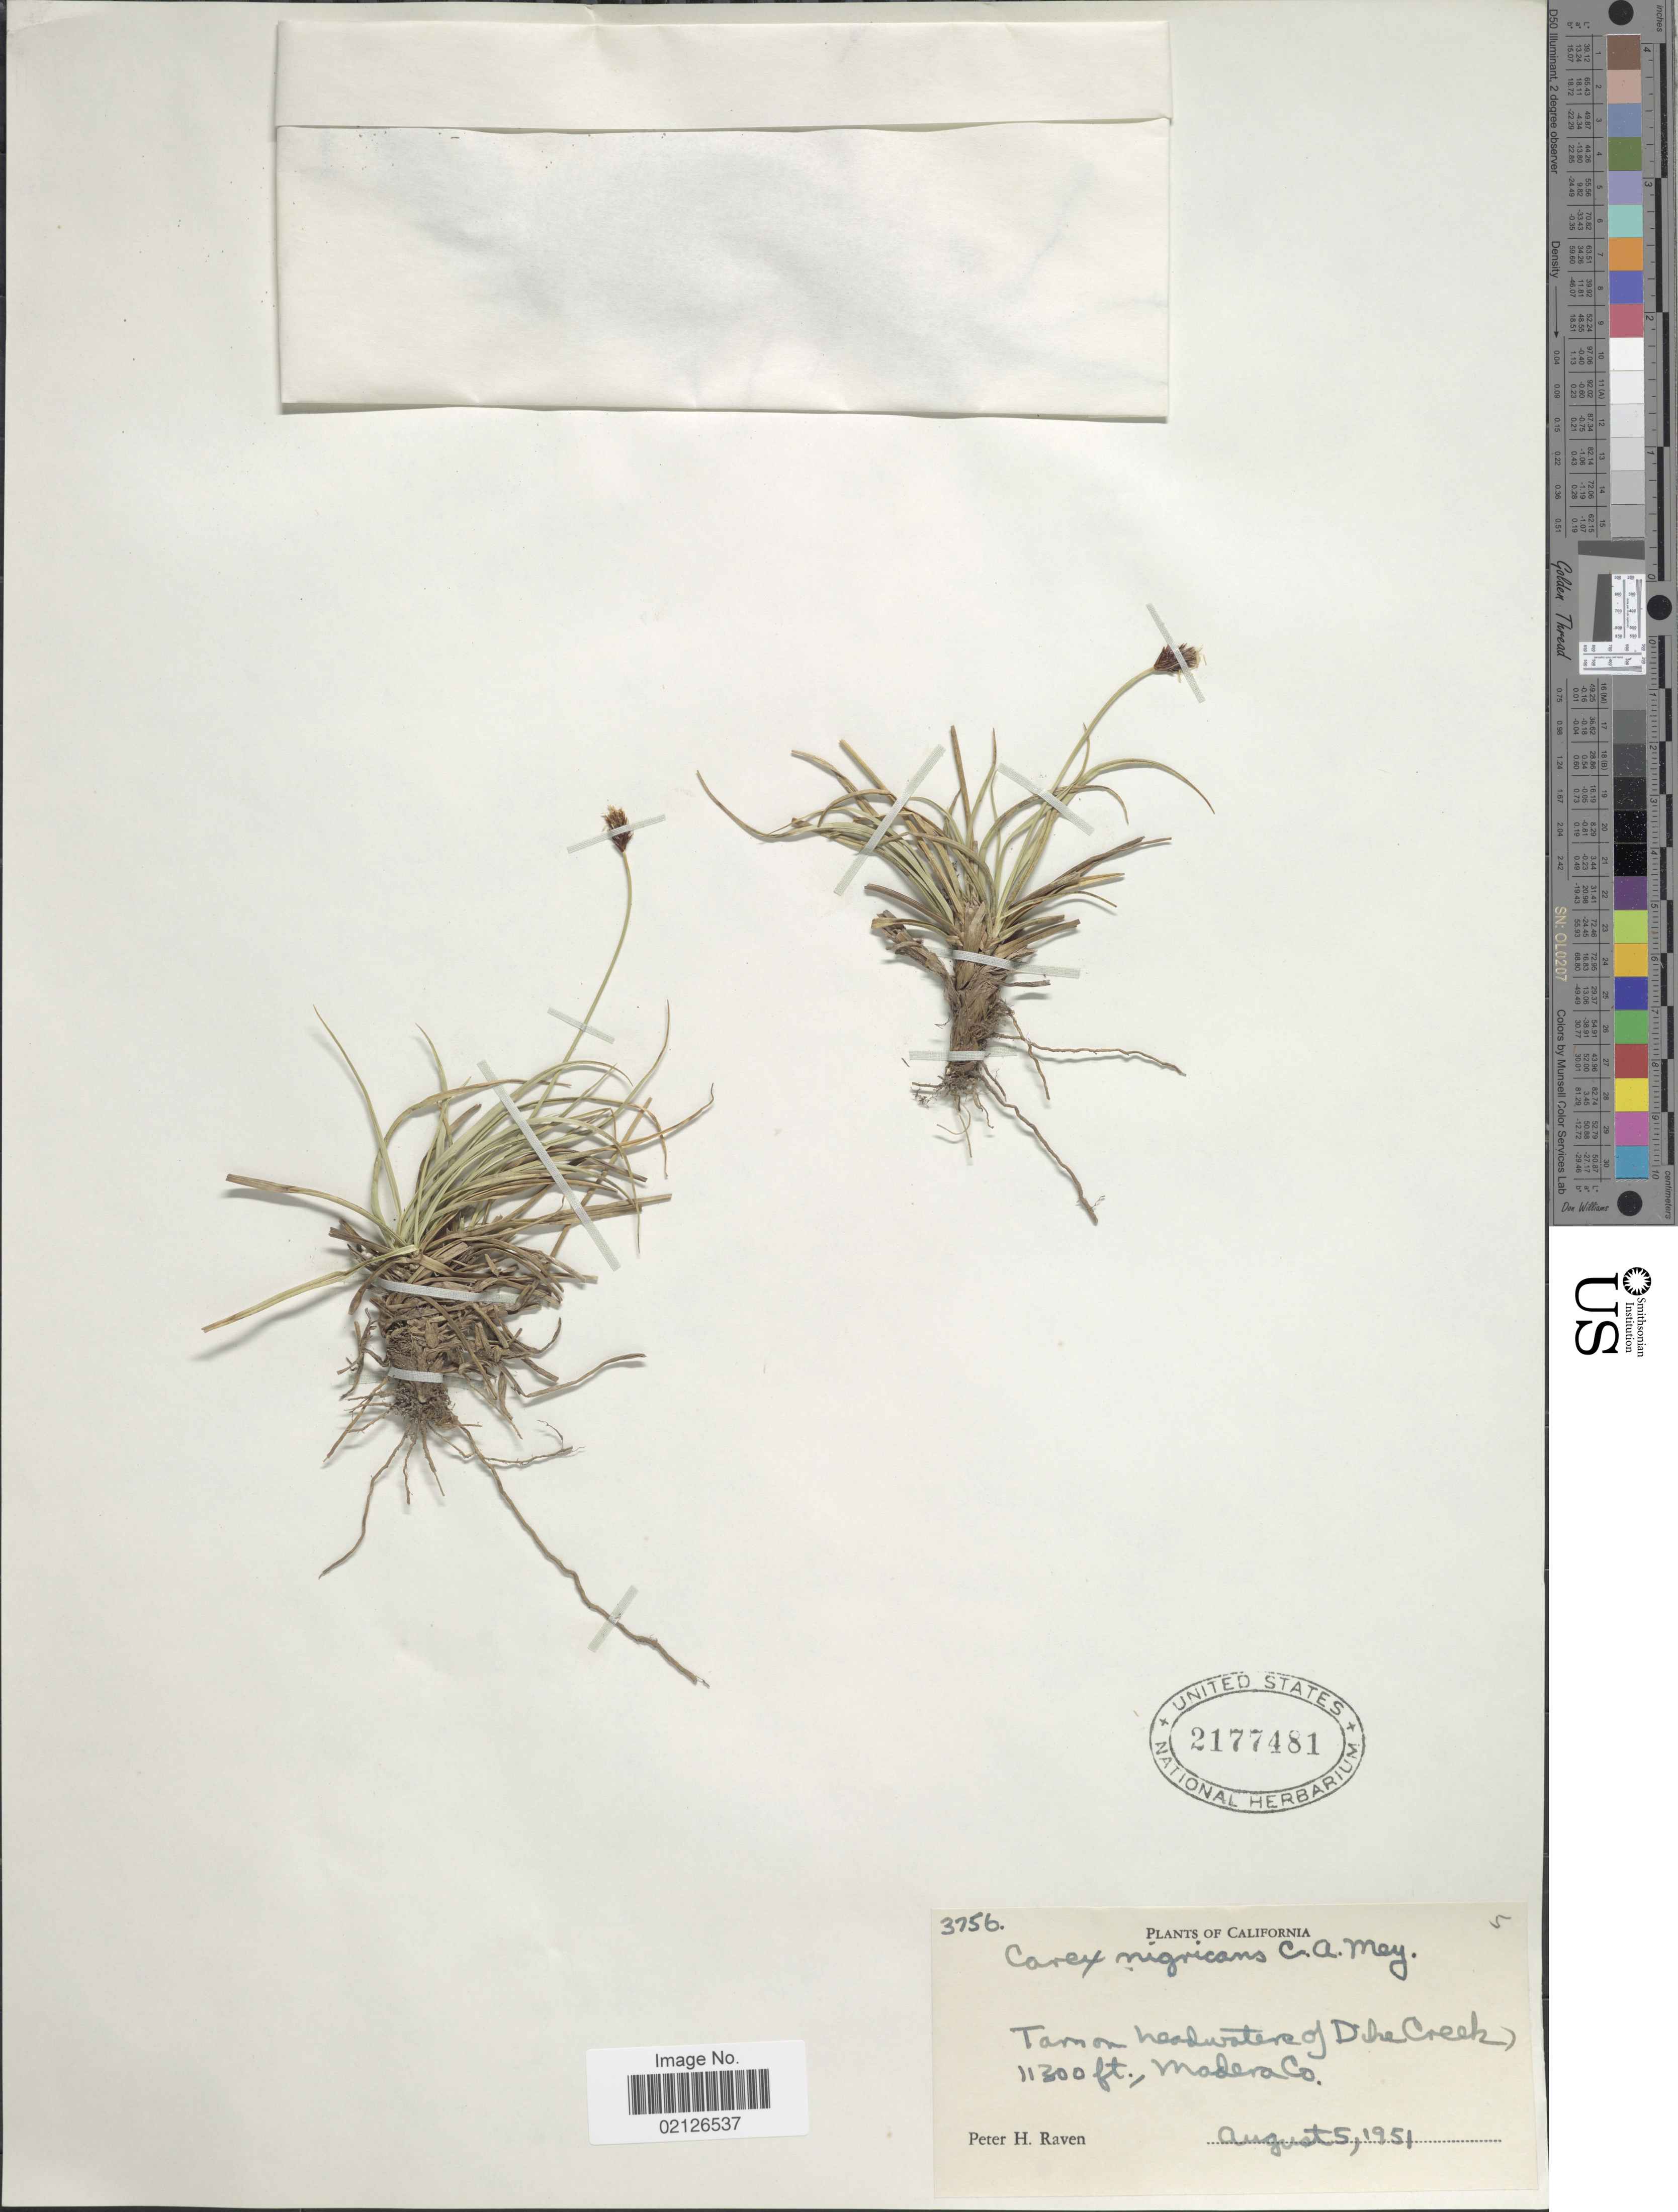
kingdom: Plantae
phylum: Tracheophyta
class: Liliopsida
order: Poales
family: Cyperaceae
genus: Carex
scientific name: Carex nigricans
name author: C.A. Mey.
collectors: P. Raven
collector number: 3756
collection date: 1951-08-05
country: United States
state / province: California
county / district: Madera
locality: Tam on headwaters of Dike Creek, Madera Co.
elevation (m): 3444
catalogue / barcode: US 2177481